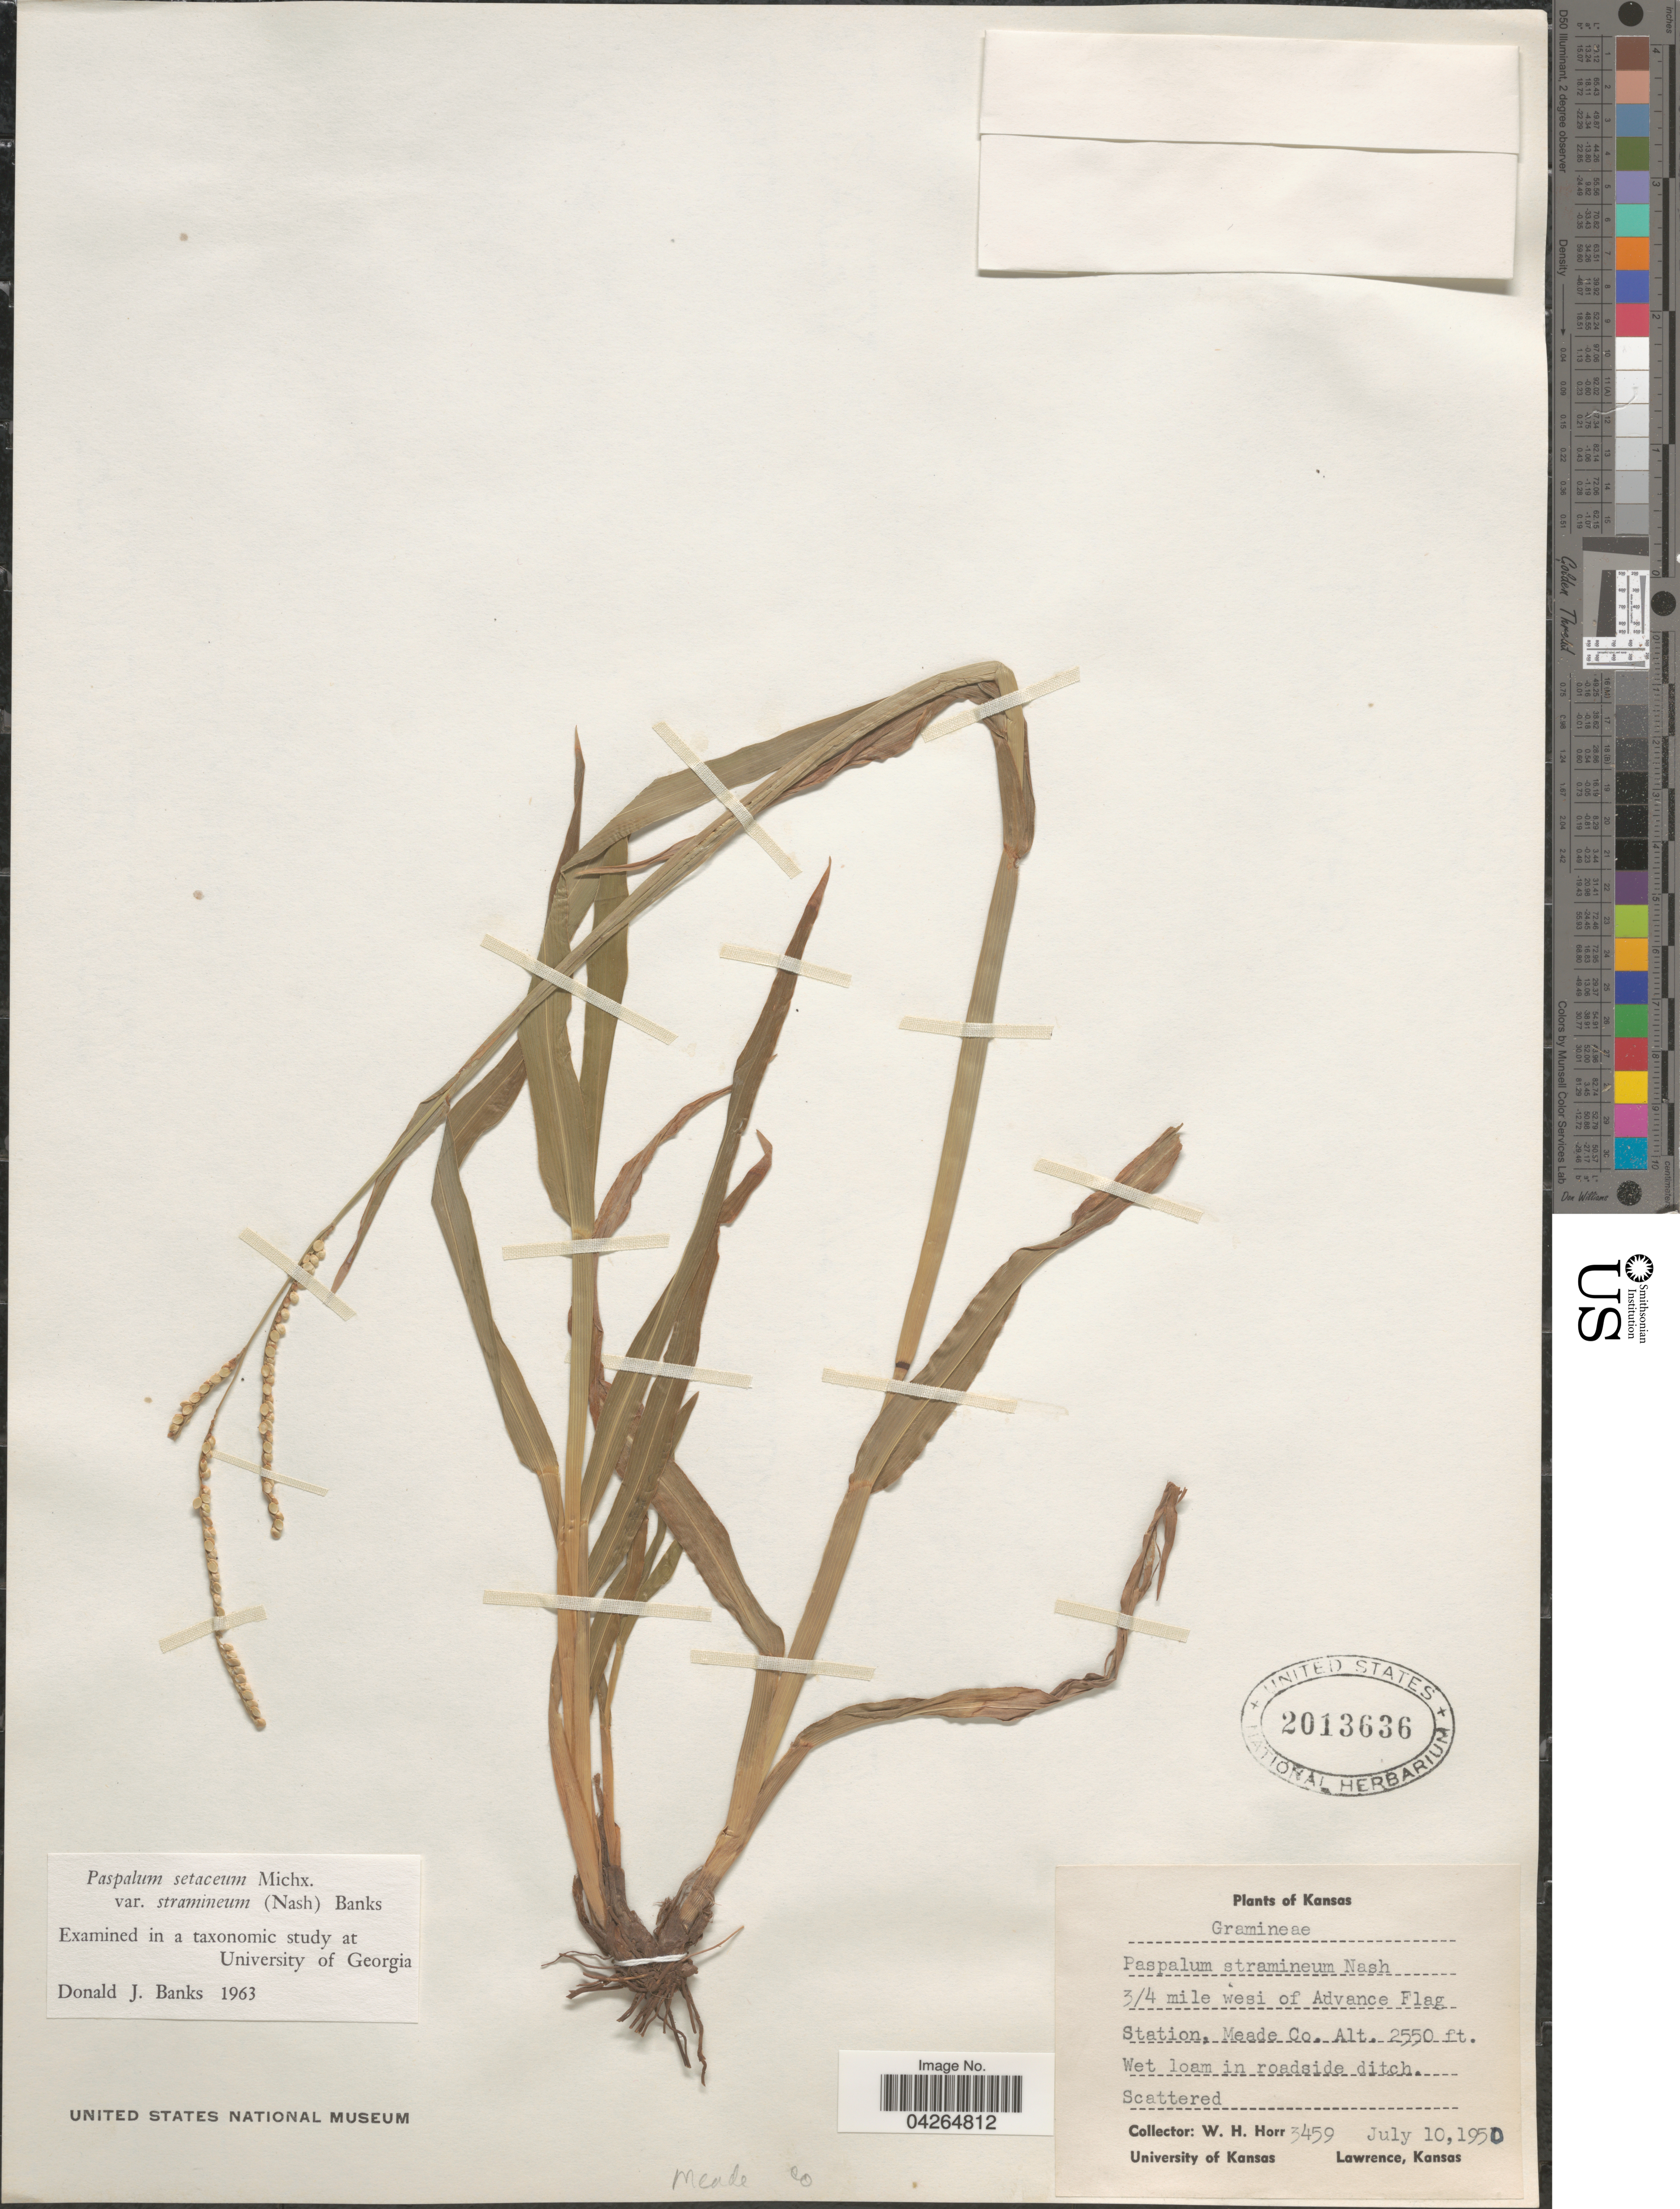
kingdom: Plantae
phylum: Tracheophyta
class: Liliopsida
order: Poales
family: Poaceae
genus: Paspalum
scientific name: Paspalum setaceum var. stramineum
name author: (Nash) D.J. Banks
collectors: W. H. Horr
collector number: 3459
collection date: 1950-07-10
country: United States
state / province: Kansas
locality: ¾ mile west of Advance Flag Station, Maede Co.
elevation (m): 777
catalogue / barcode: US 2013636